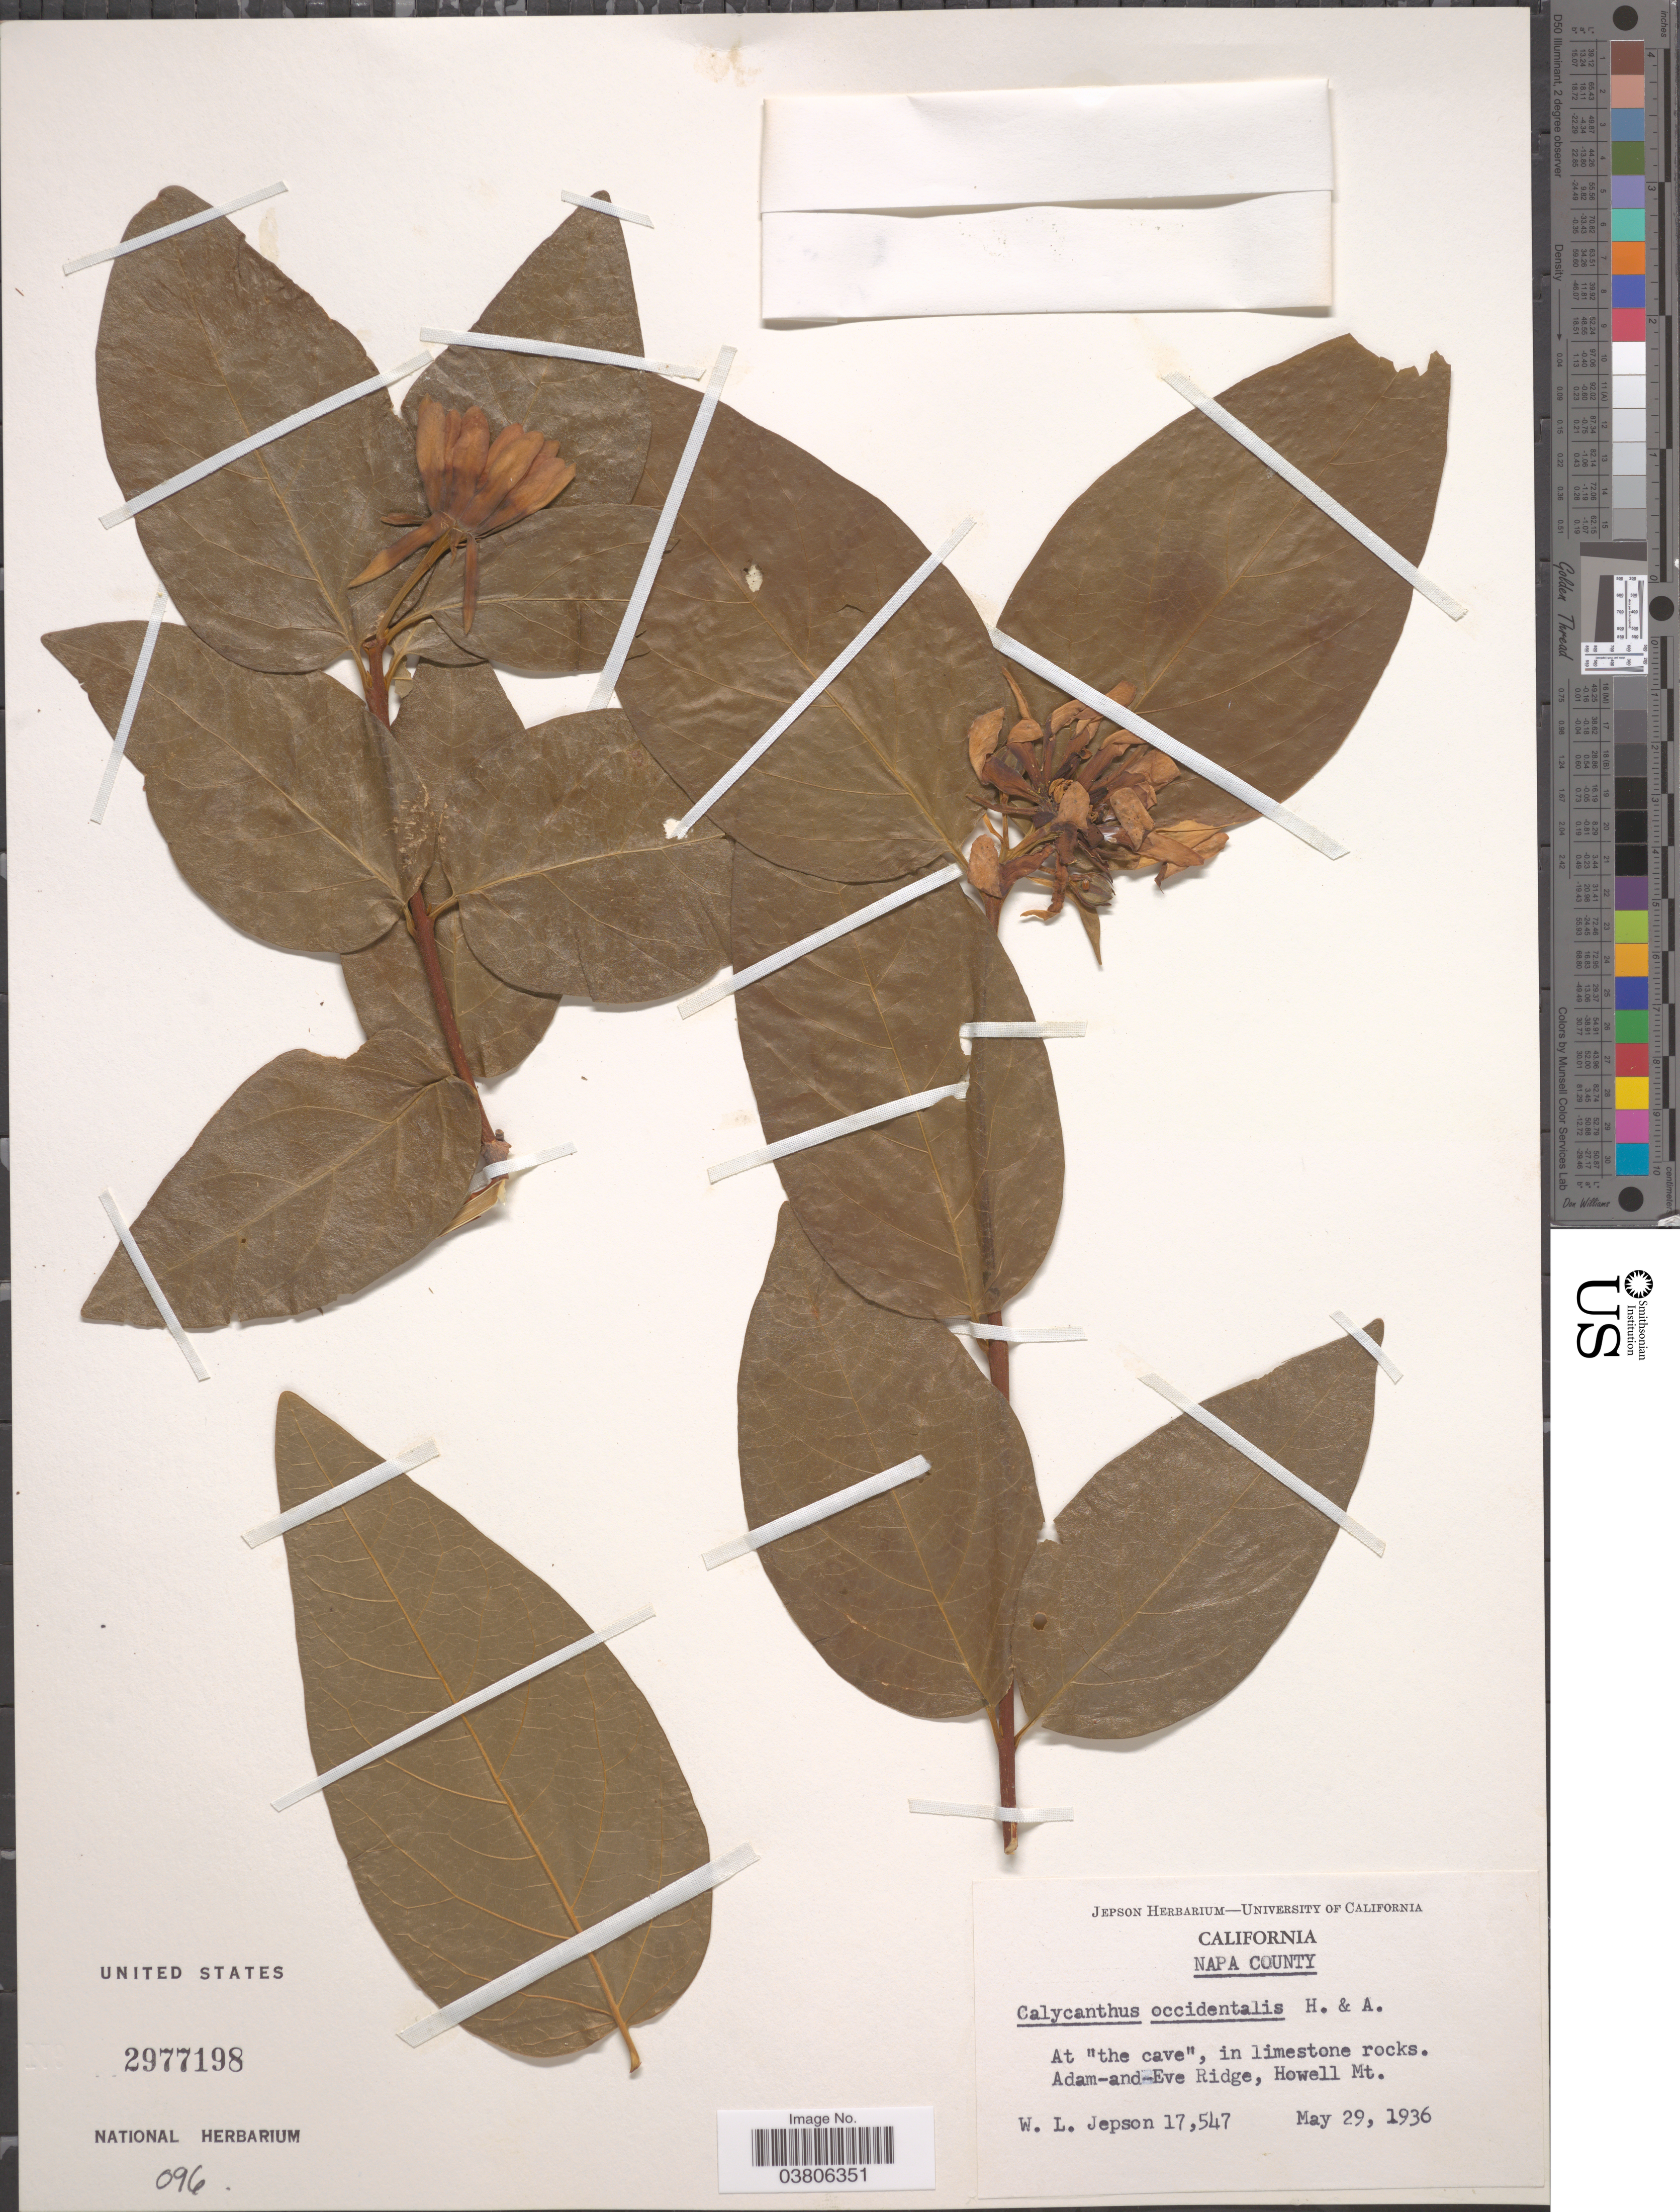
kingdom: Plantae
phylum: Tracheophyta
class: Magnoliopsida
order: Laurales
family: Calycanthaceae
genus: Calycanthus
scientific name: Calycanthus occidentalis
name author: Hook. & Arn.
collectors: W. L. Jepson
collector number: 17547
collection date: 1936-05-29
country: United States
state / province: California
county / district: Napa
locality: Napa County. Adam-and-Eve Ridge, Howell Mt.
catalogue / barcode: US 2977198